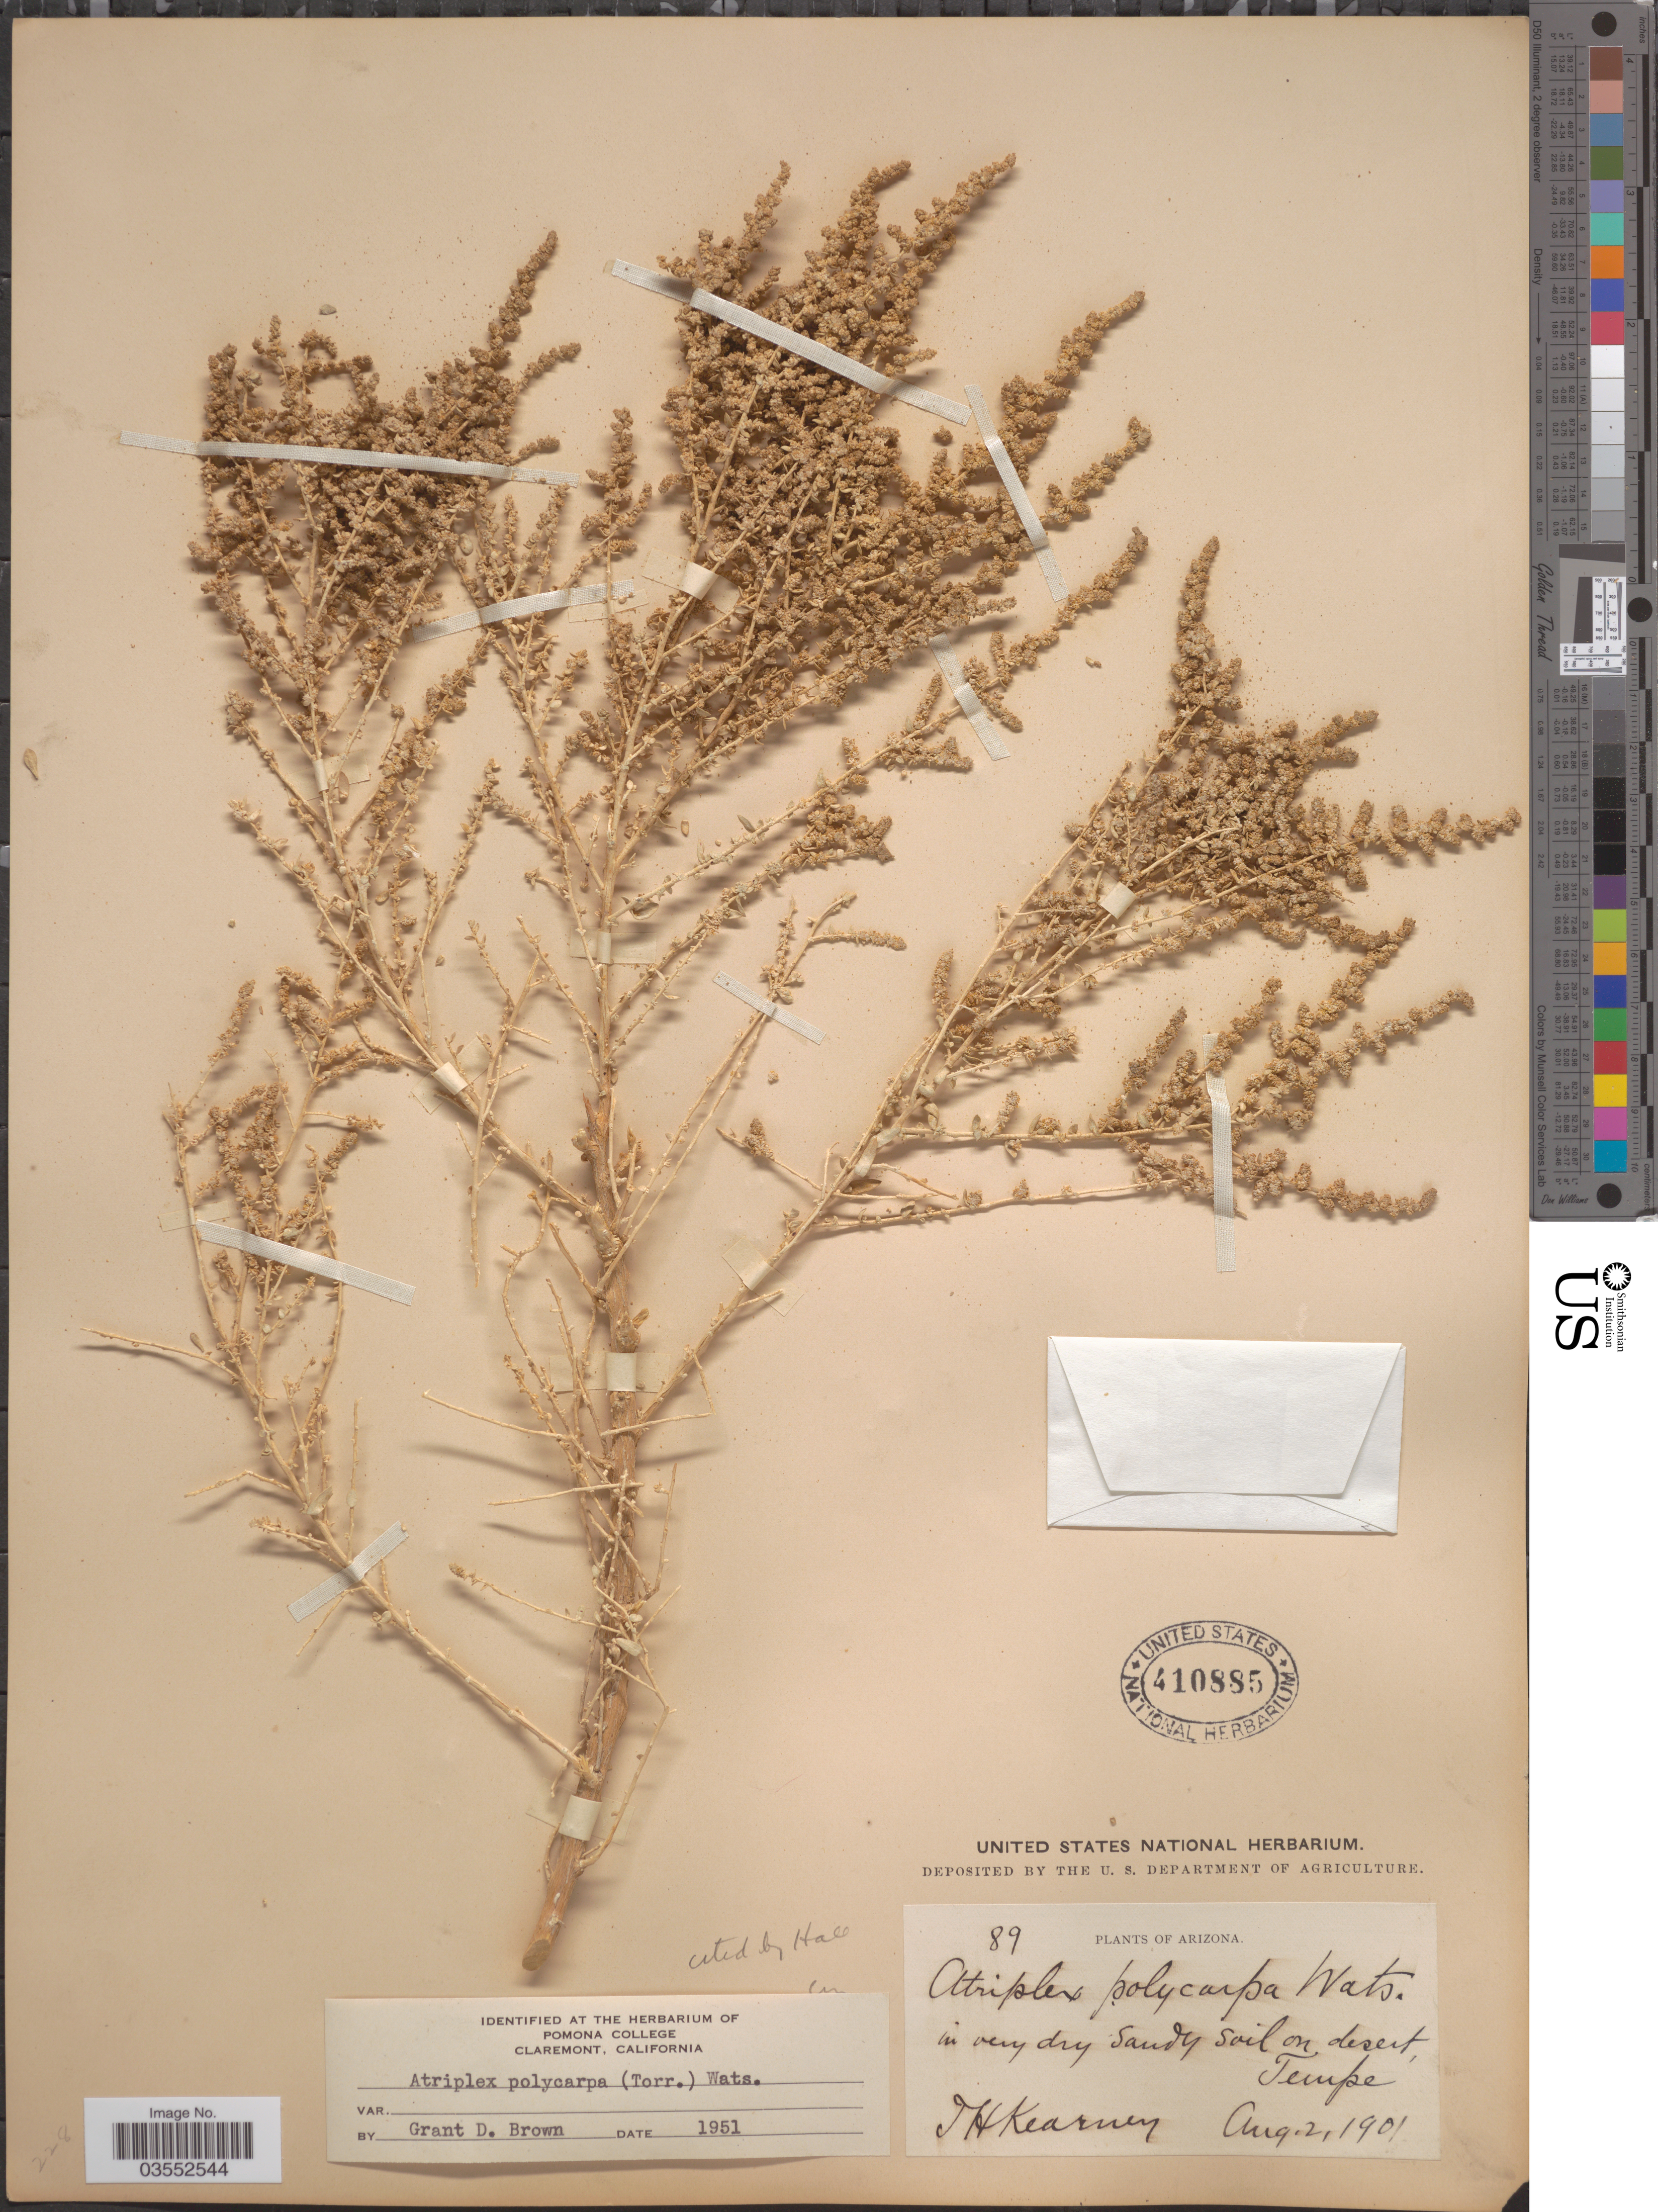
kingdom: Plantae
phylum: Tracheophyta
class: Magnoliopsida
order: Caryophyllales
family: Amaranthaceae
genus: Atriplex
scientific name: Atriplex polycarpa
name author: (Torr.) S. Watson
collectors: T. H. Kearney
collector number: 89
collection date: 1901-08-02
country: United States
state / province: Arizona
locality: On desert, Tempe.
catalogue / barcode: US 410885